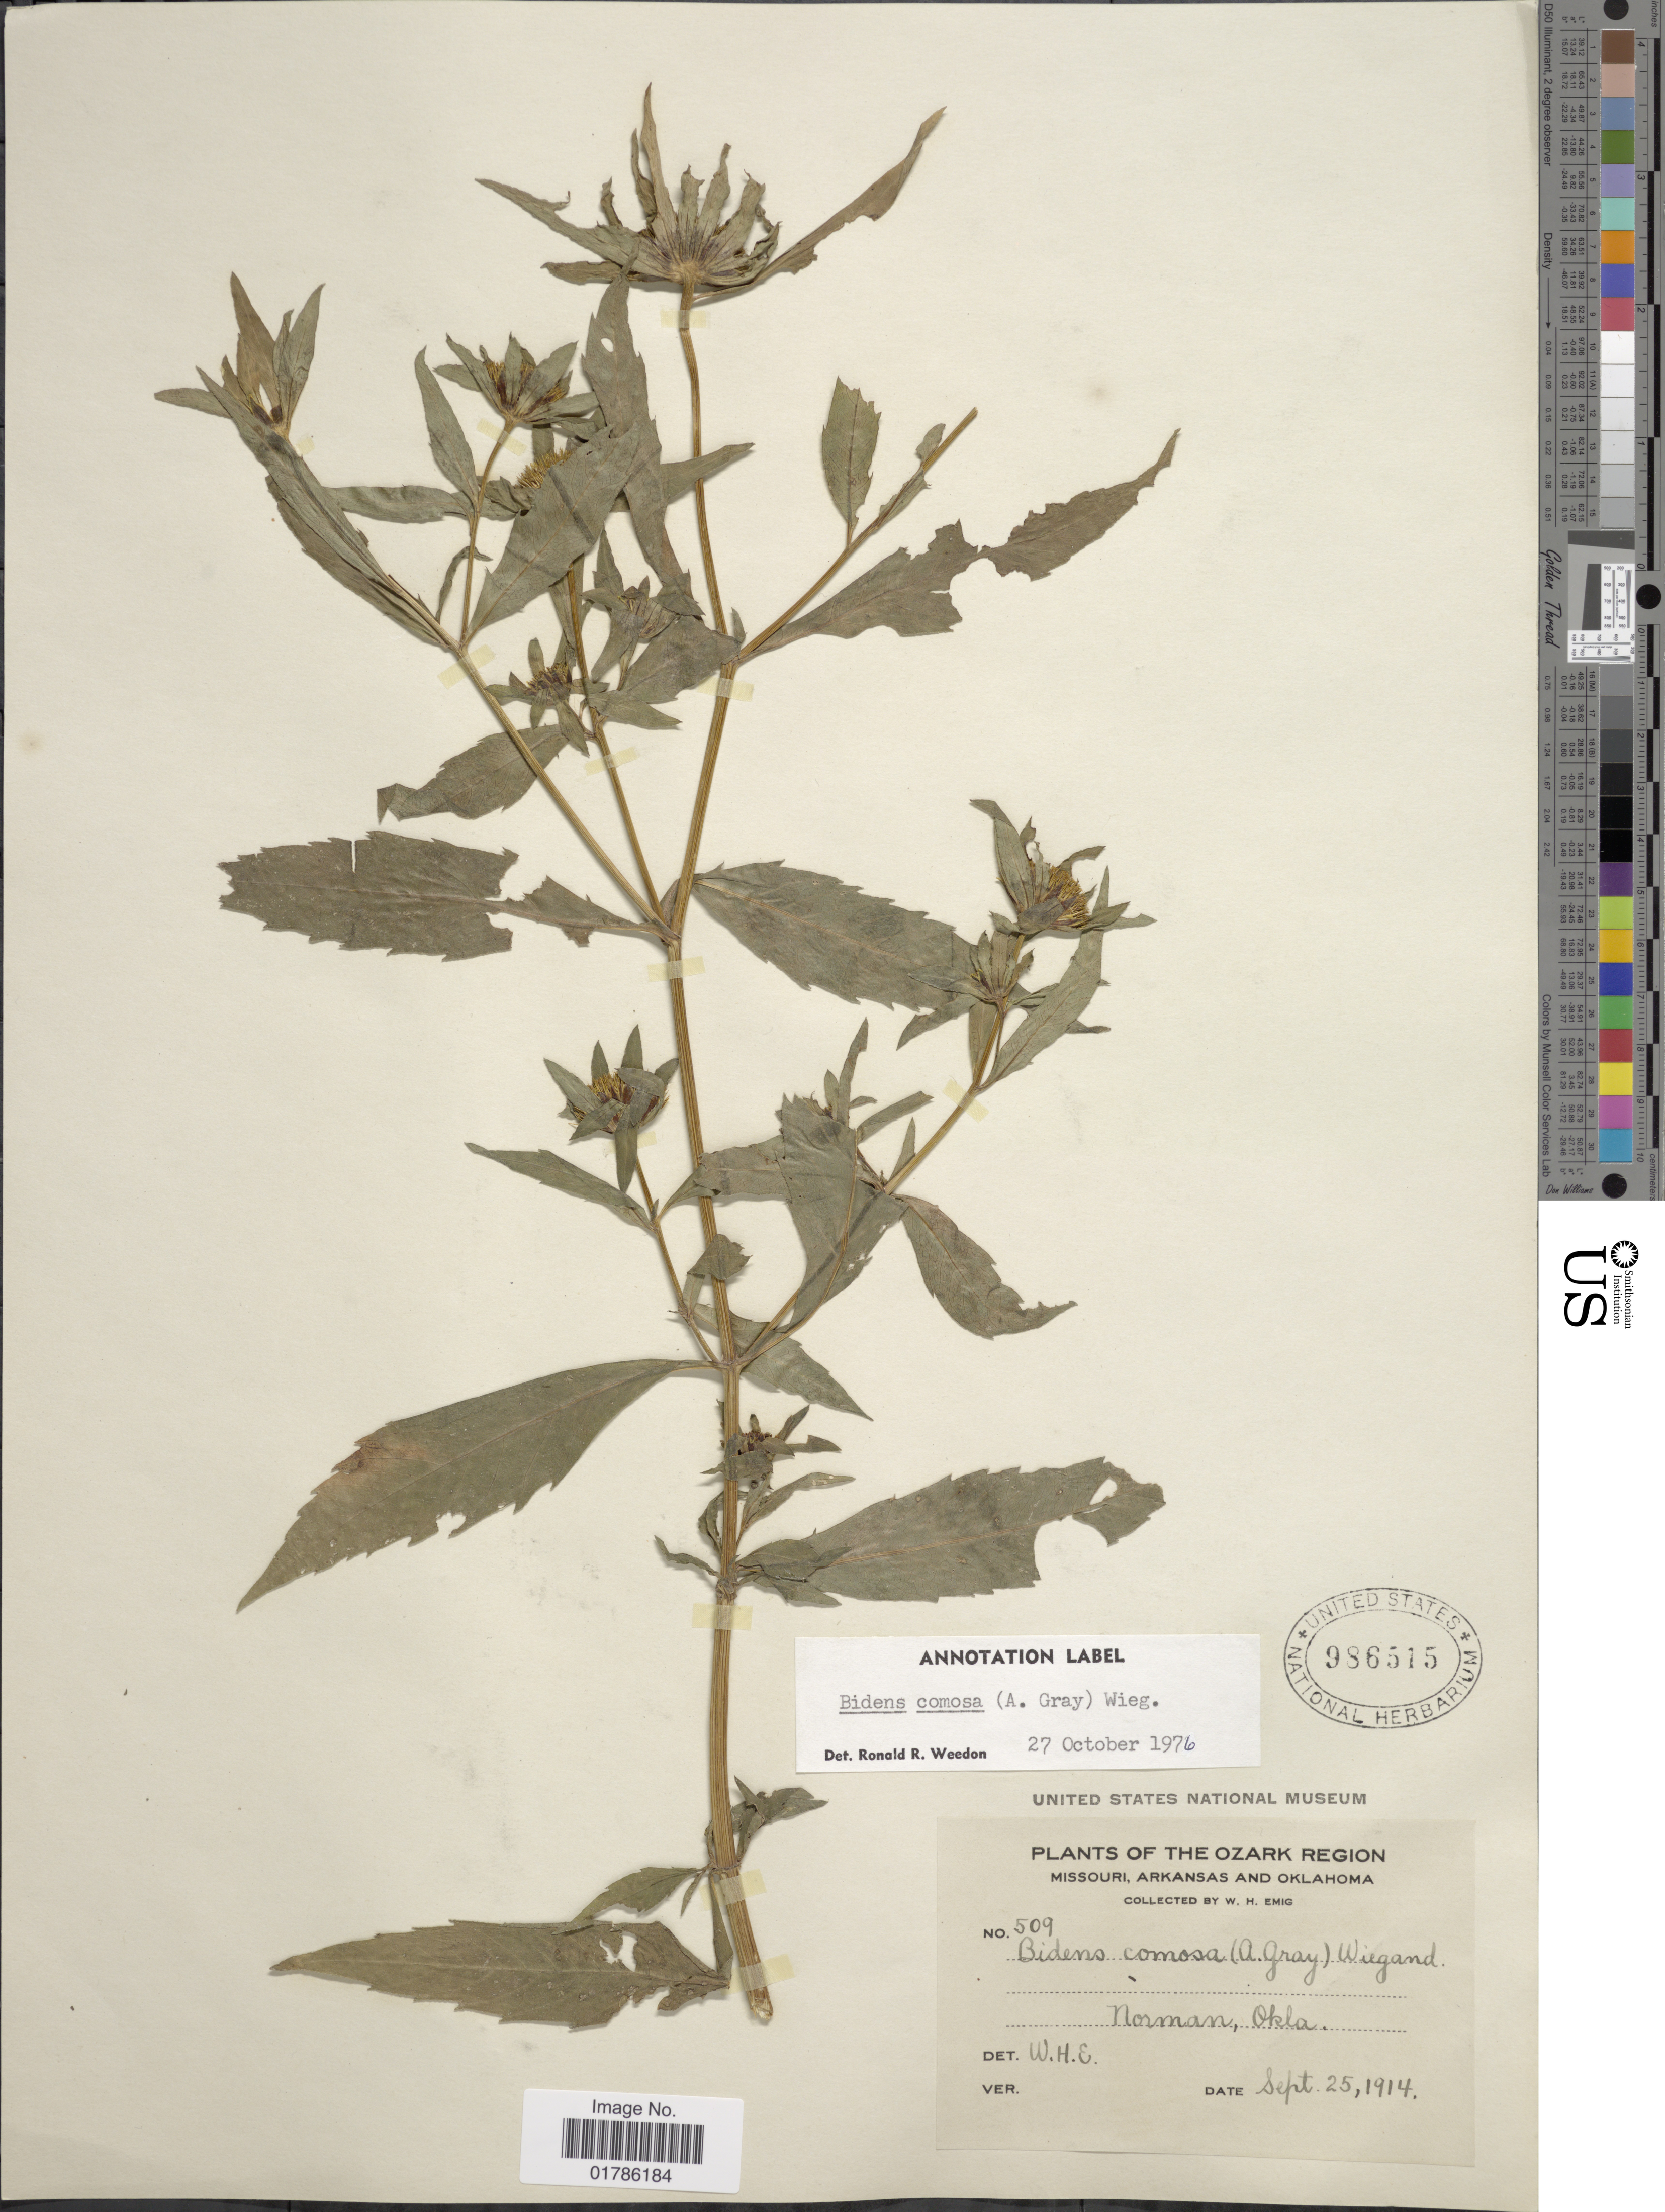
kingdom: Plantae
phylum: Tracheophyta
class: Magnoliopsida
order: Asterales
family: Asteraceae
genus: Bidens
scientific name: Bidens comosa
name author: (A. Gray) Wiegand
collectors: W. H. Emig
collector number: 509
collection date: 1914-09-25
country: United States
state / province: Oklahoma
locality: Norman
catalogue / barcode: US 986515